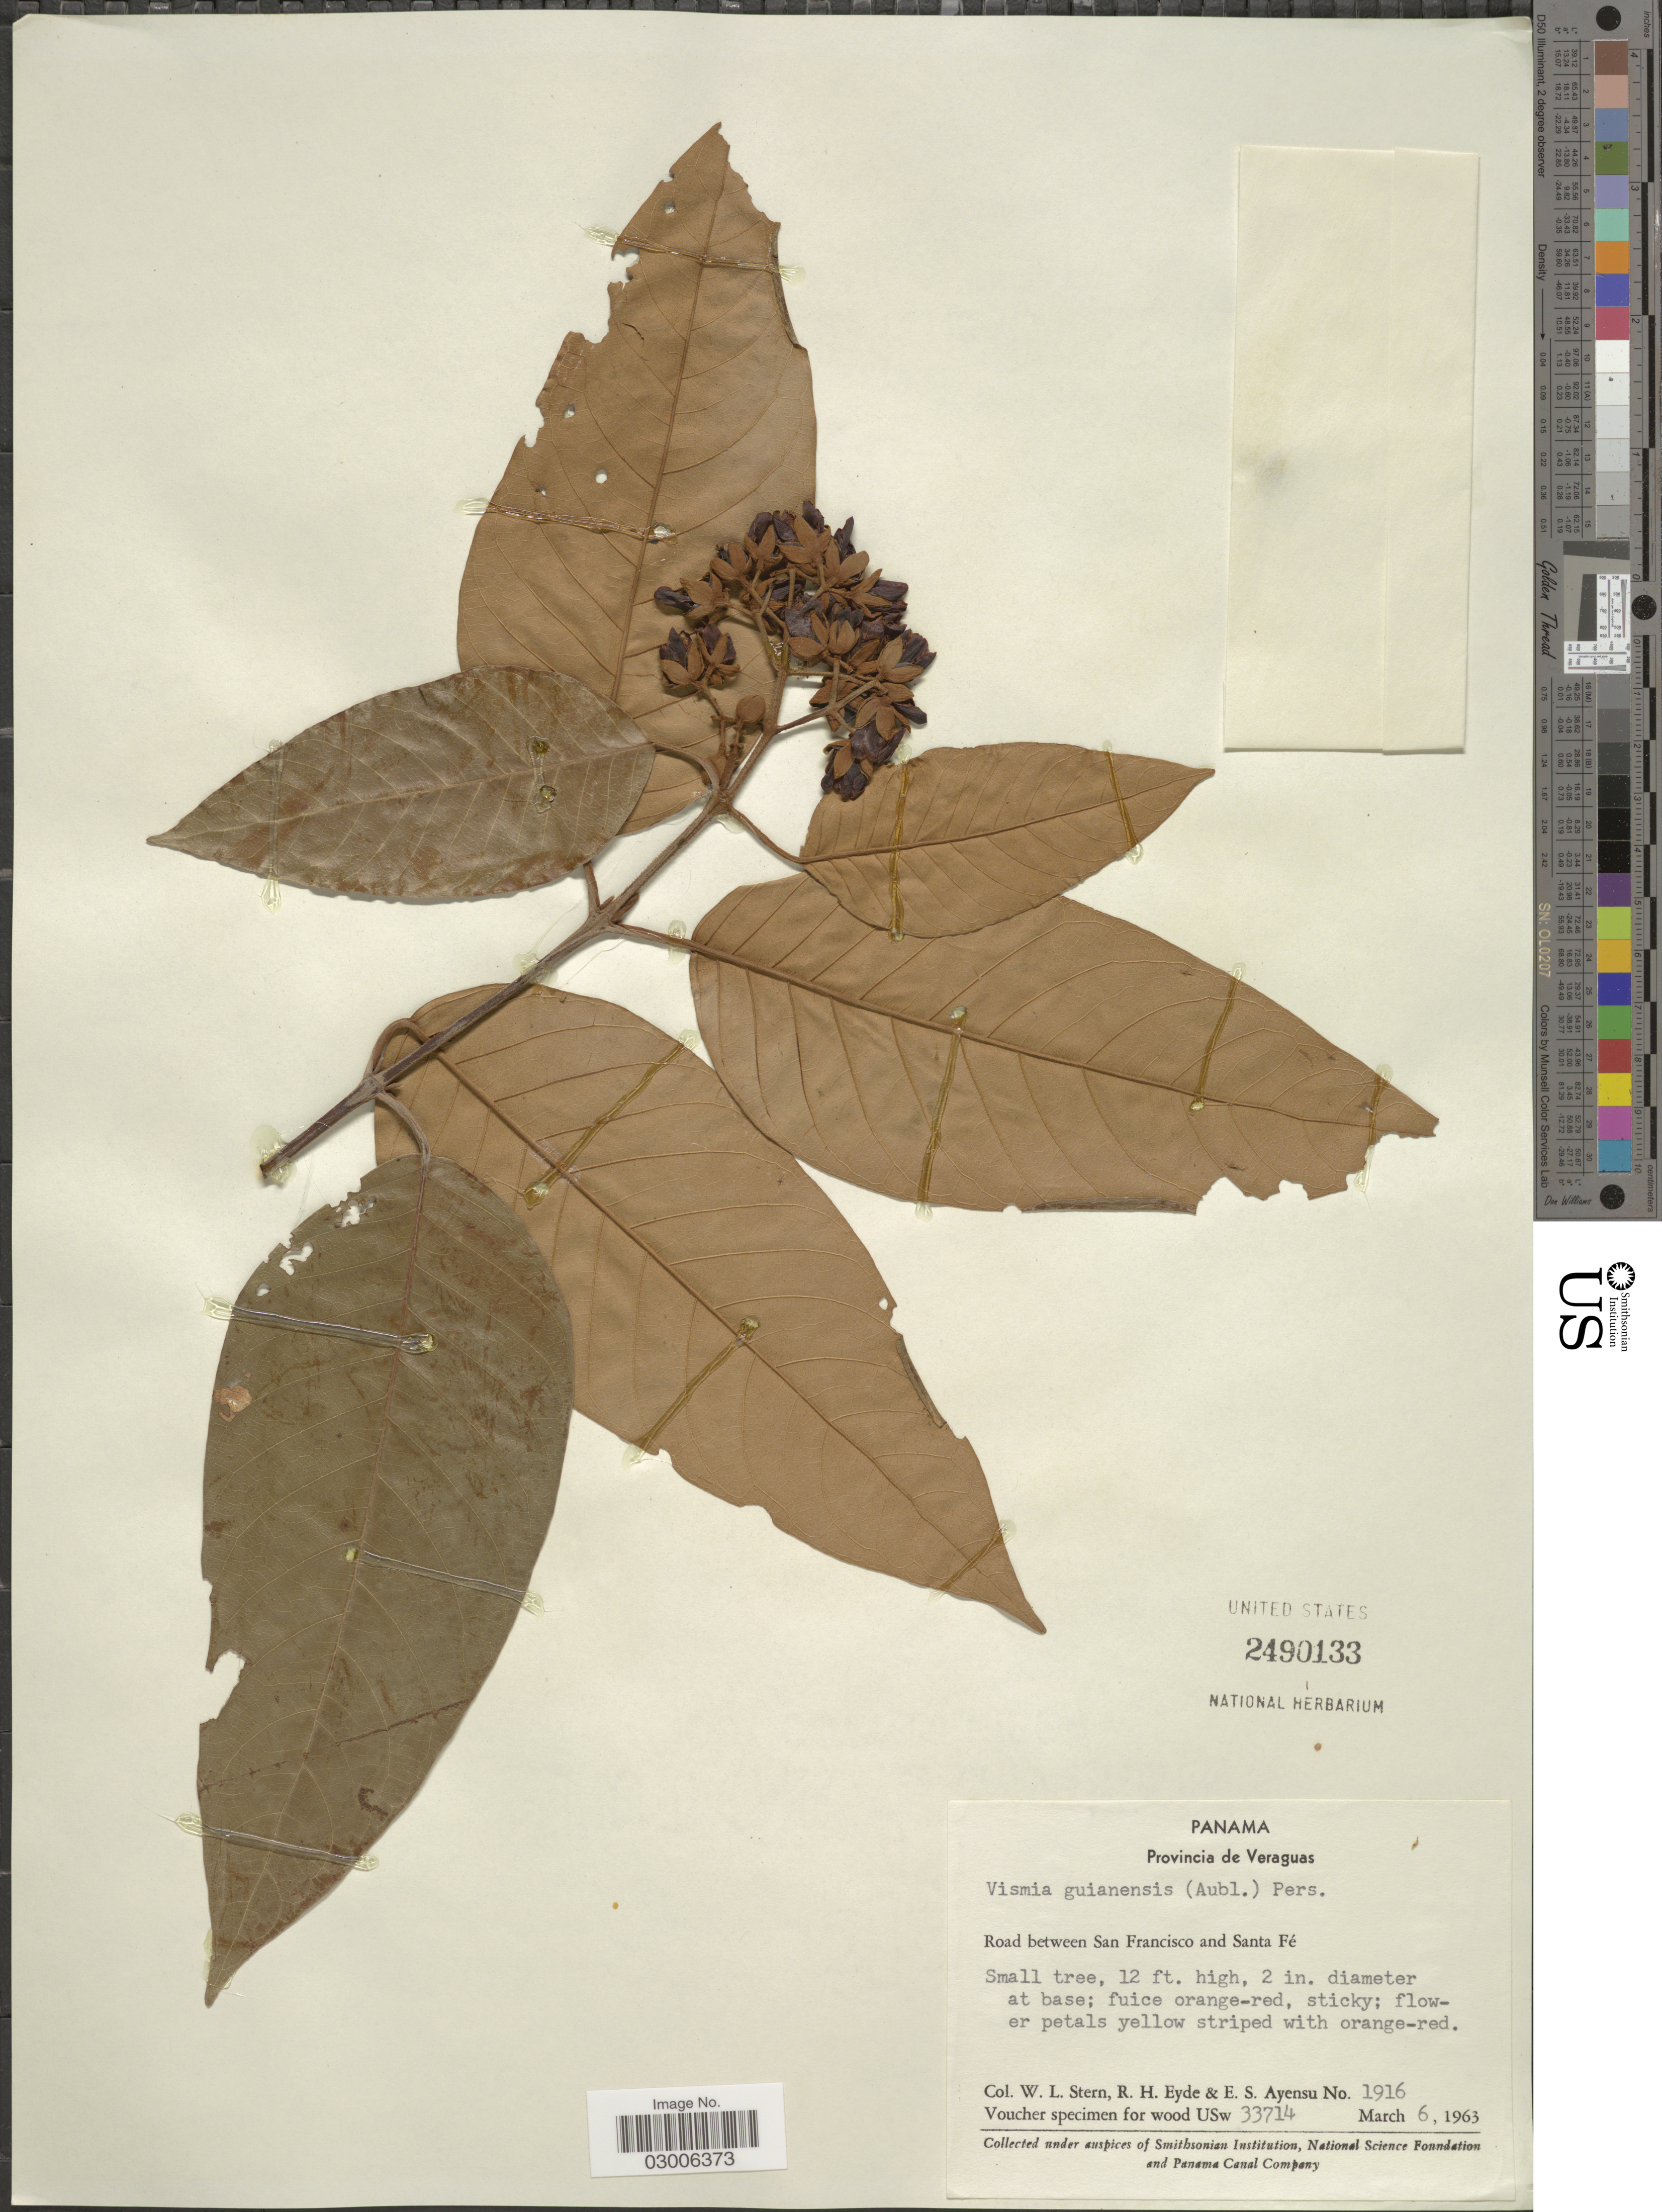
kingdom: Plantae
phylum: Tracheophyta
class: Magnoliopsida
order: Malpighiales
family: Hypericaceae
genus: Vismia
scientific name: Vismia sp.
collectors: W. L. Stern, R. H. Eyde & E. S. Ayensu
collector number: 1916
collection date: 1963-03-06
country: Panama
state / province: Veraguas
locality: Road between San Francisco and Santa Fé.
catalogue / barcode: US 2490133